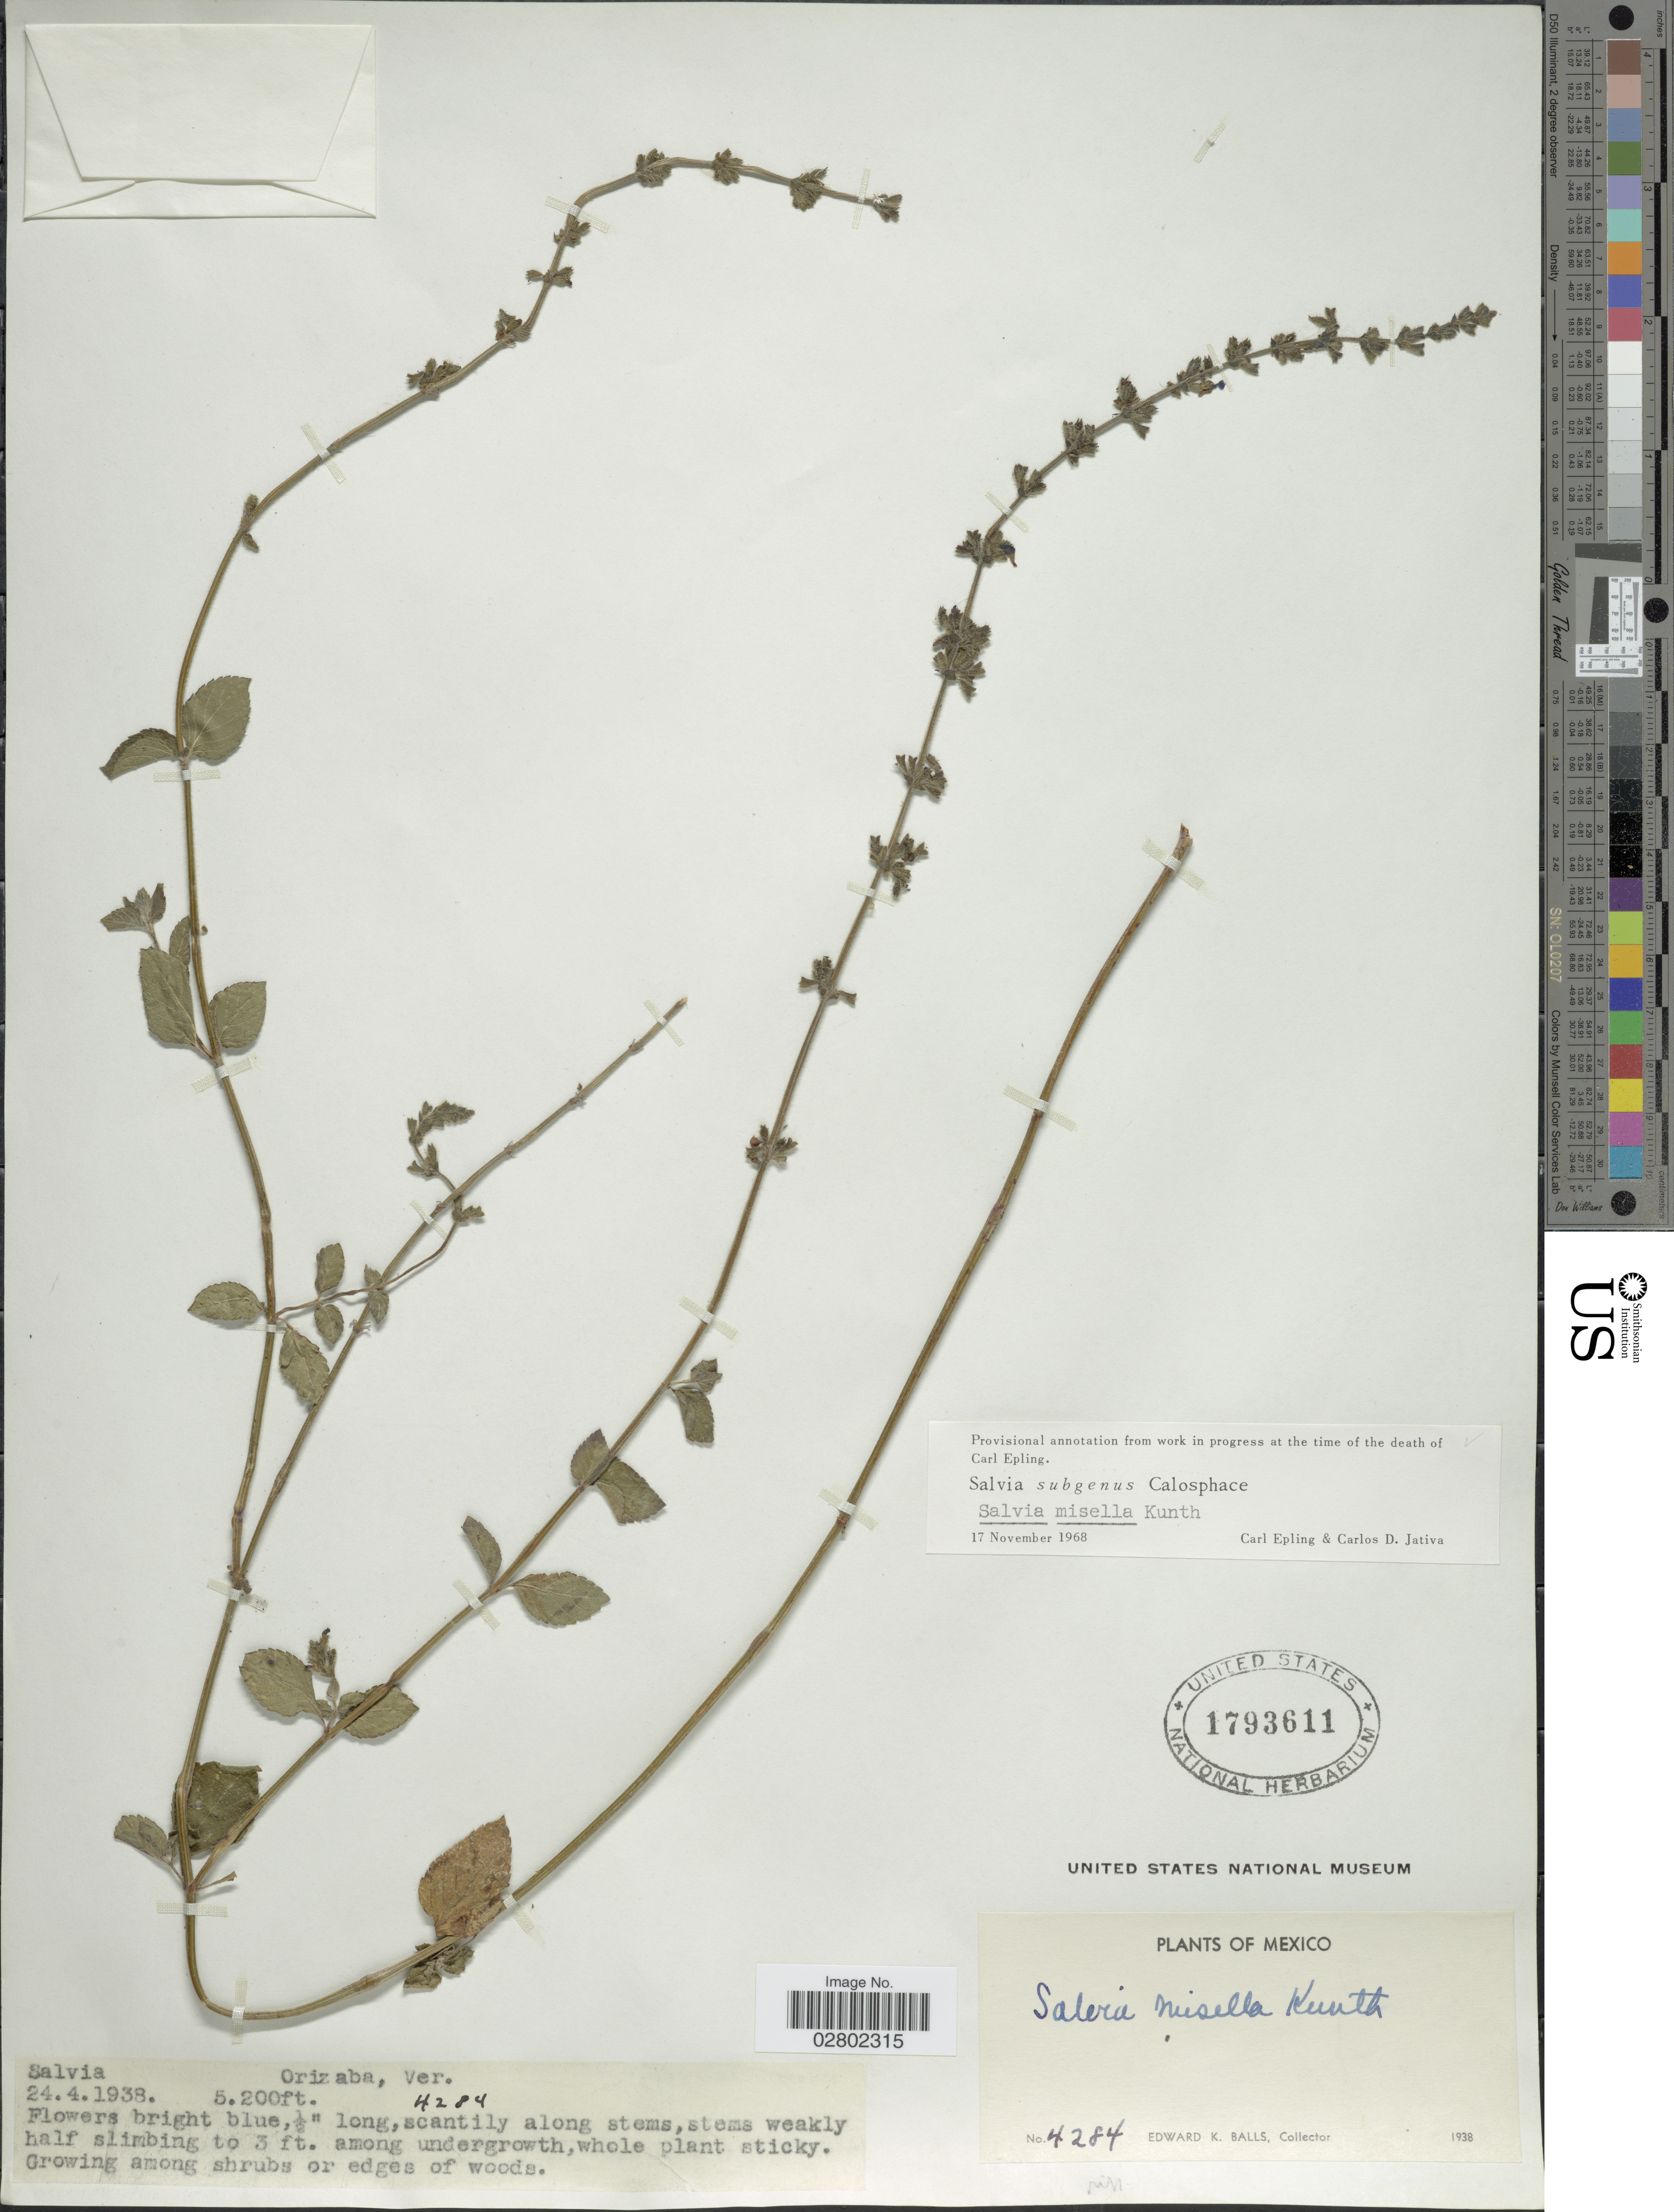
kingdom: Plantae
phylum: Tracheophyta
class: Magnoliopsida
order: Lamiales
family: Lamiaceae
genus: Salvia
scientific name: Salvia misella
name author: Kunth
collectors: E. K. Balls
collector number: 4284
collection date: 1938-04-24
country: Mexico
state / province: Veracruz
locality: Orizaba, Ver.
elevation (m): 1585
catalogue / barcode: US 1793611